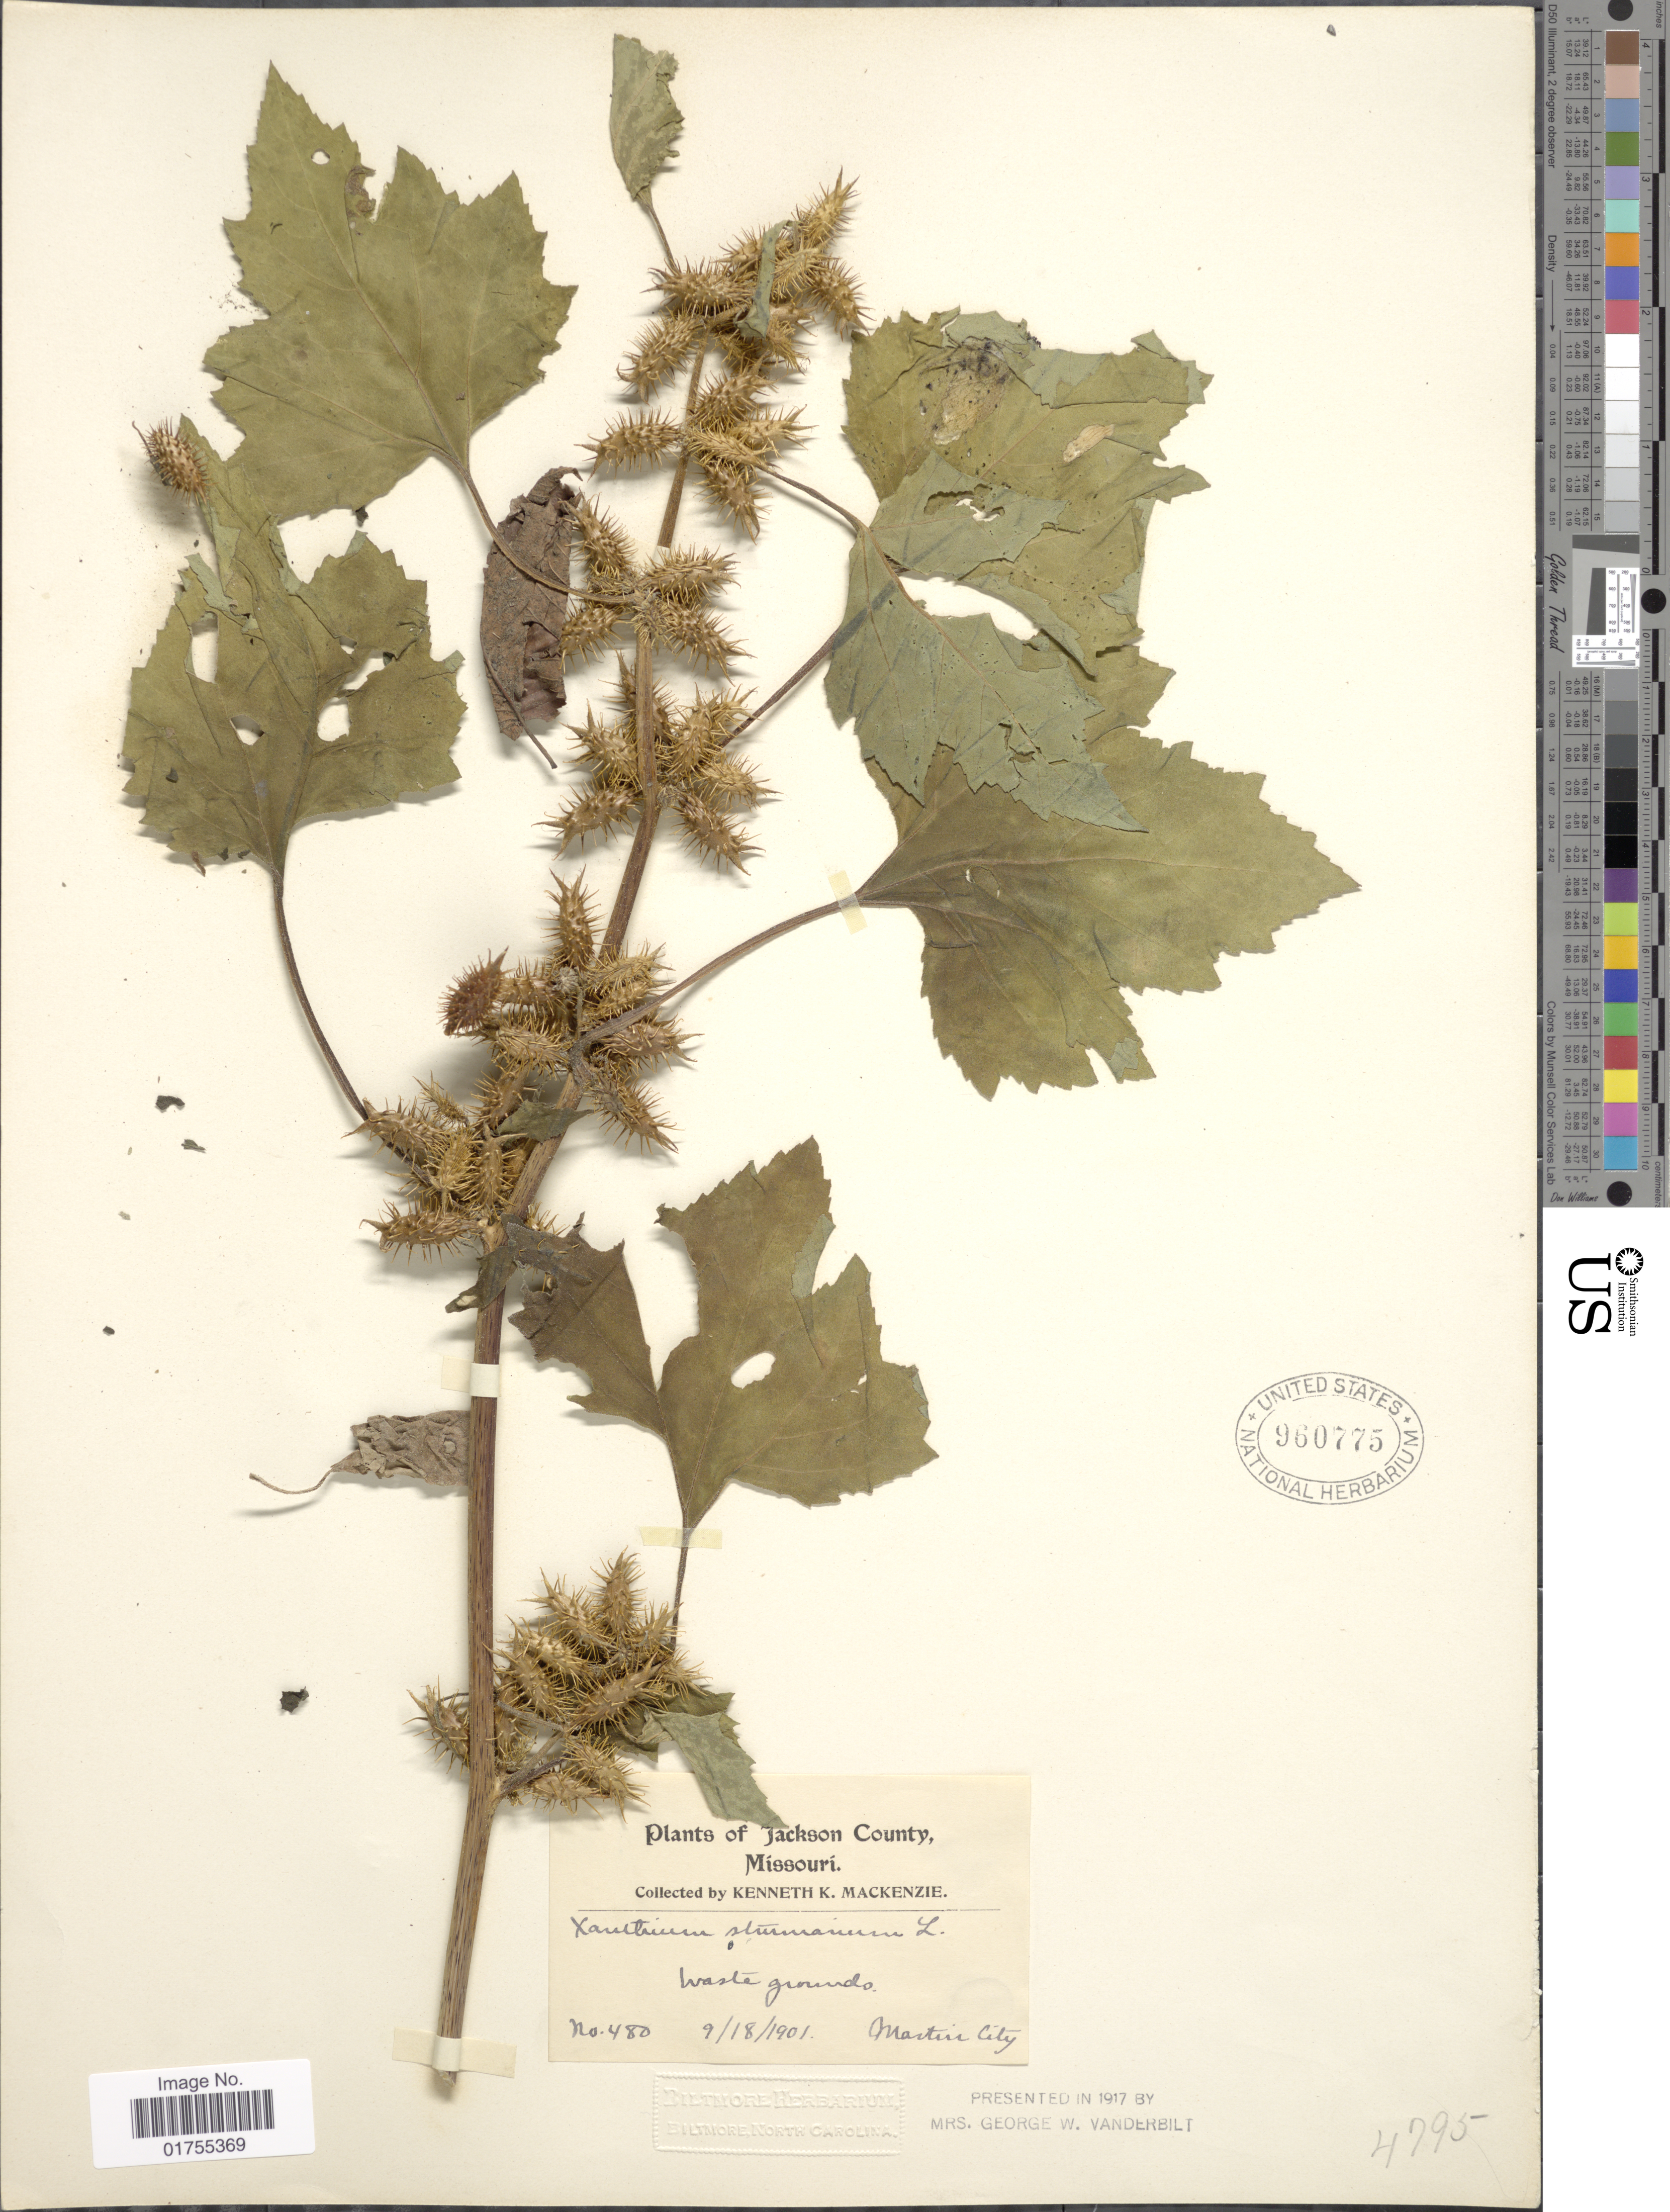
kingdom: Plantae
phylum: Tracheophyta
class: Magnoliopsida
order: Asterales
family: Asteraceae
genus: Xanthium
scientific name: Xanthium strumarium var. glabratum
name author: Mill.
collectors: K. K. Mackenzie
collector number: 480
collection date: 1901-09-18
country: United States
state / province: Missouri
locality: Jackson County, Waste Grounds, Martin City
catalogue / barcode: US 960775